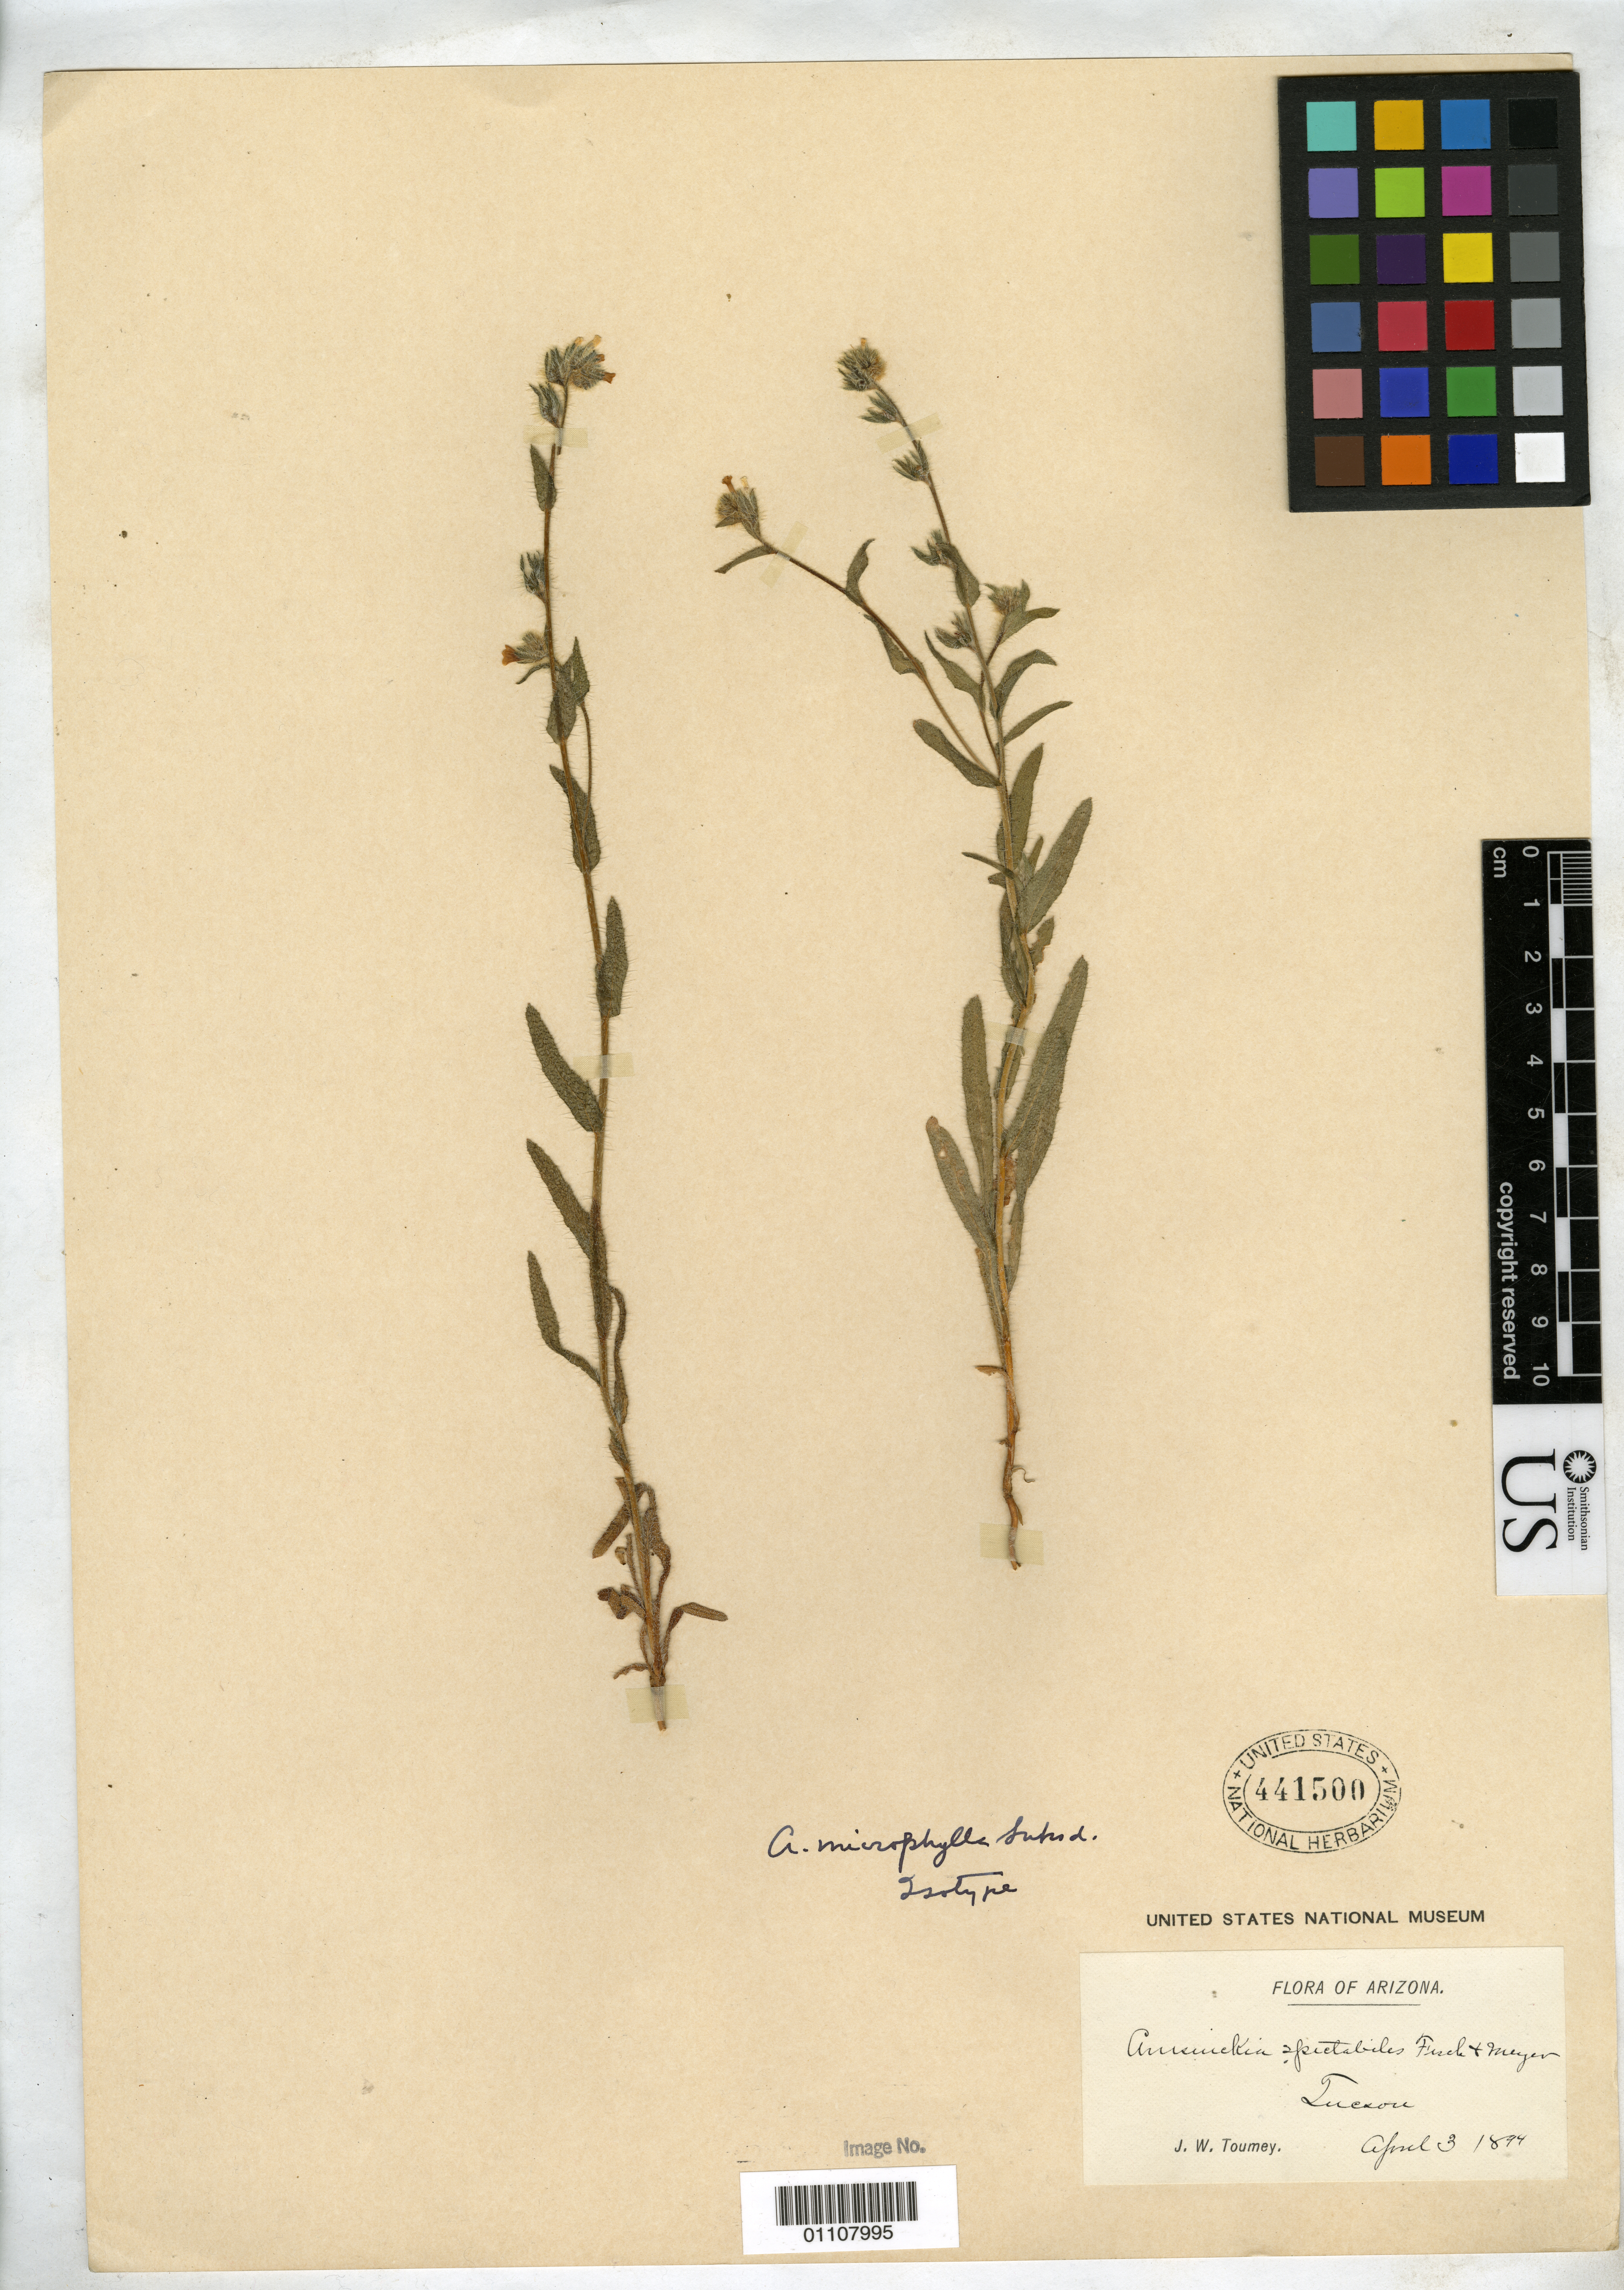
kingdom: Plantae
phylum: Tracheophyta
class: Magnoliopsida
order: Boraginales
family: Boraginaceae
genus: Amsinckia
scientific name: Amsinckia microphylla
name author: Suksd.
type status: Isotype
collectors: J. W. Toumey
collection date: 1894-04-03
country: United States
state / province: Arizona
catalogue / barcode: US 441500